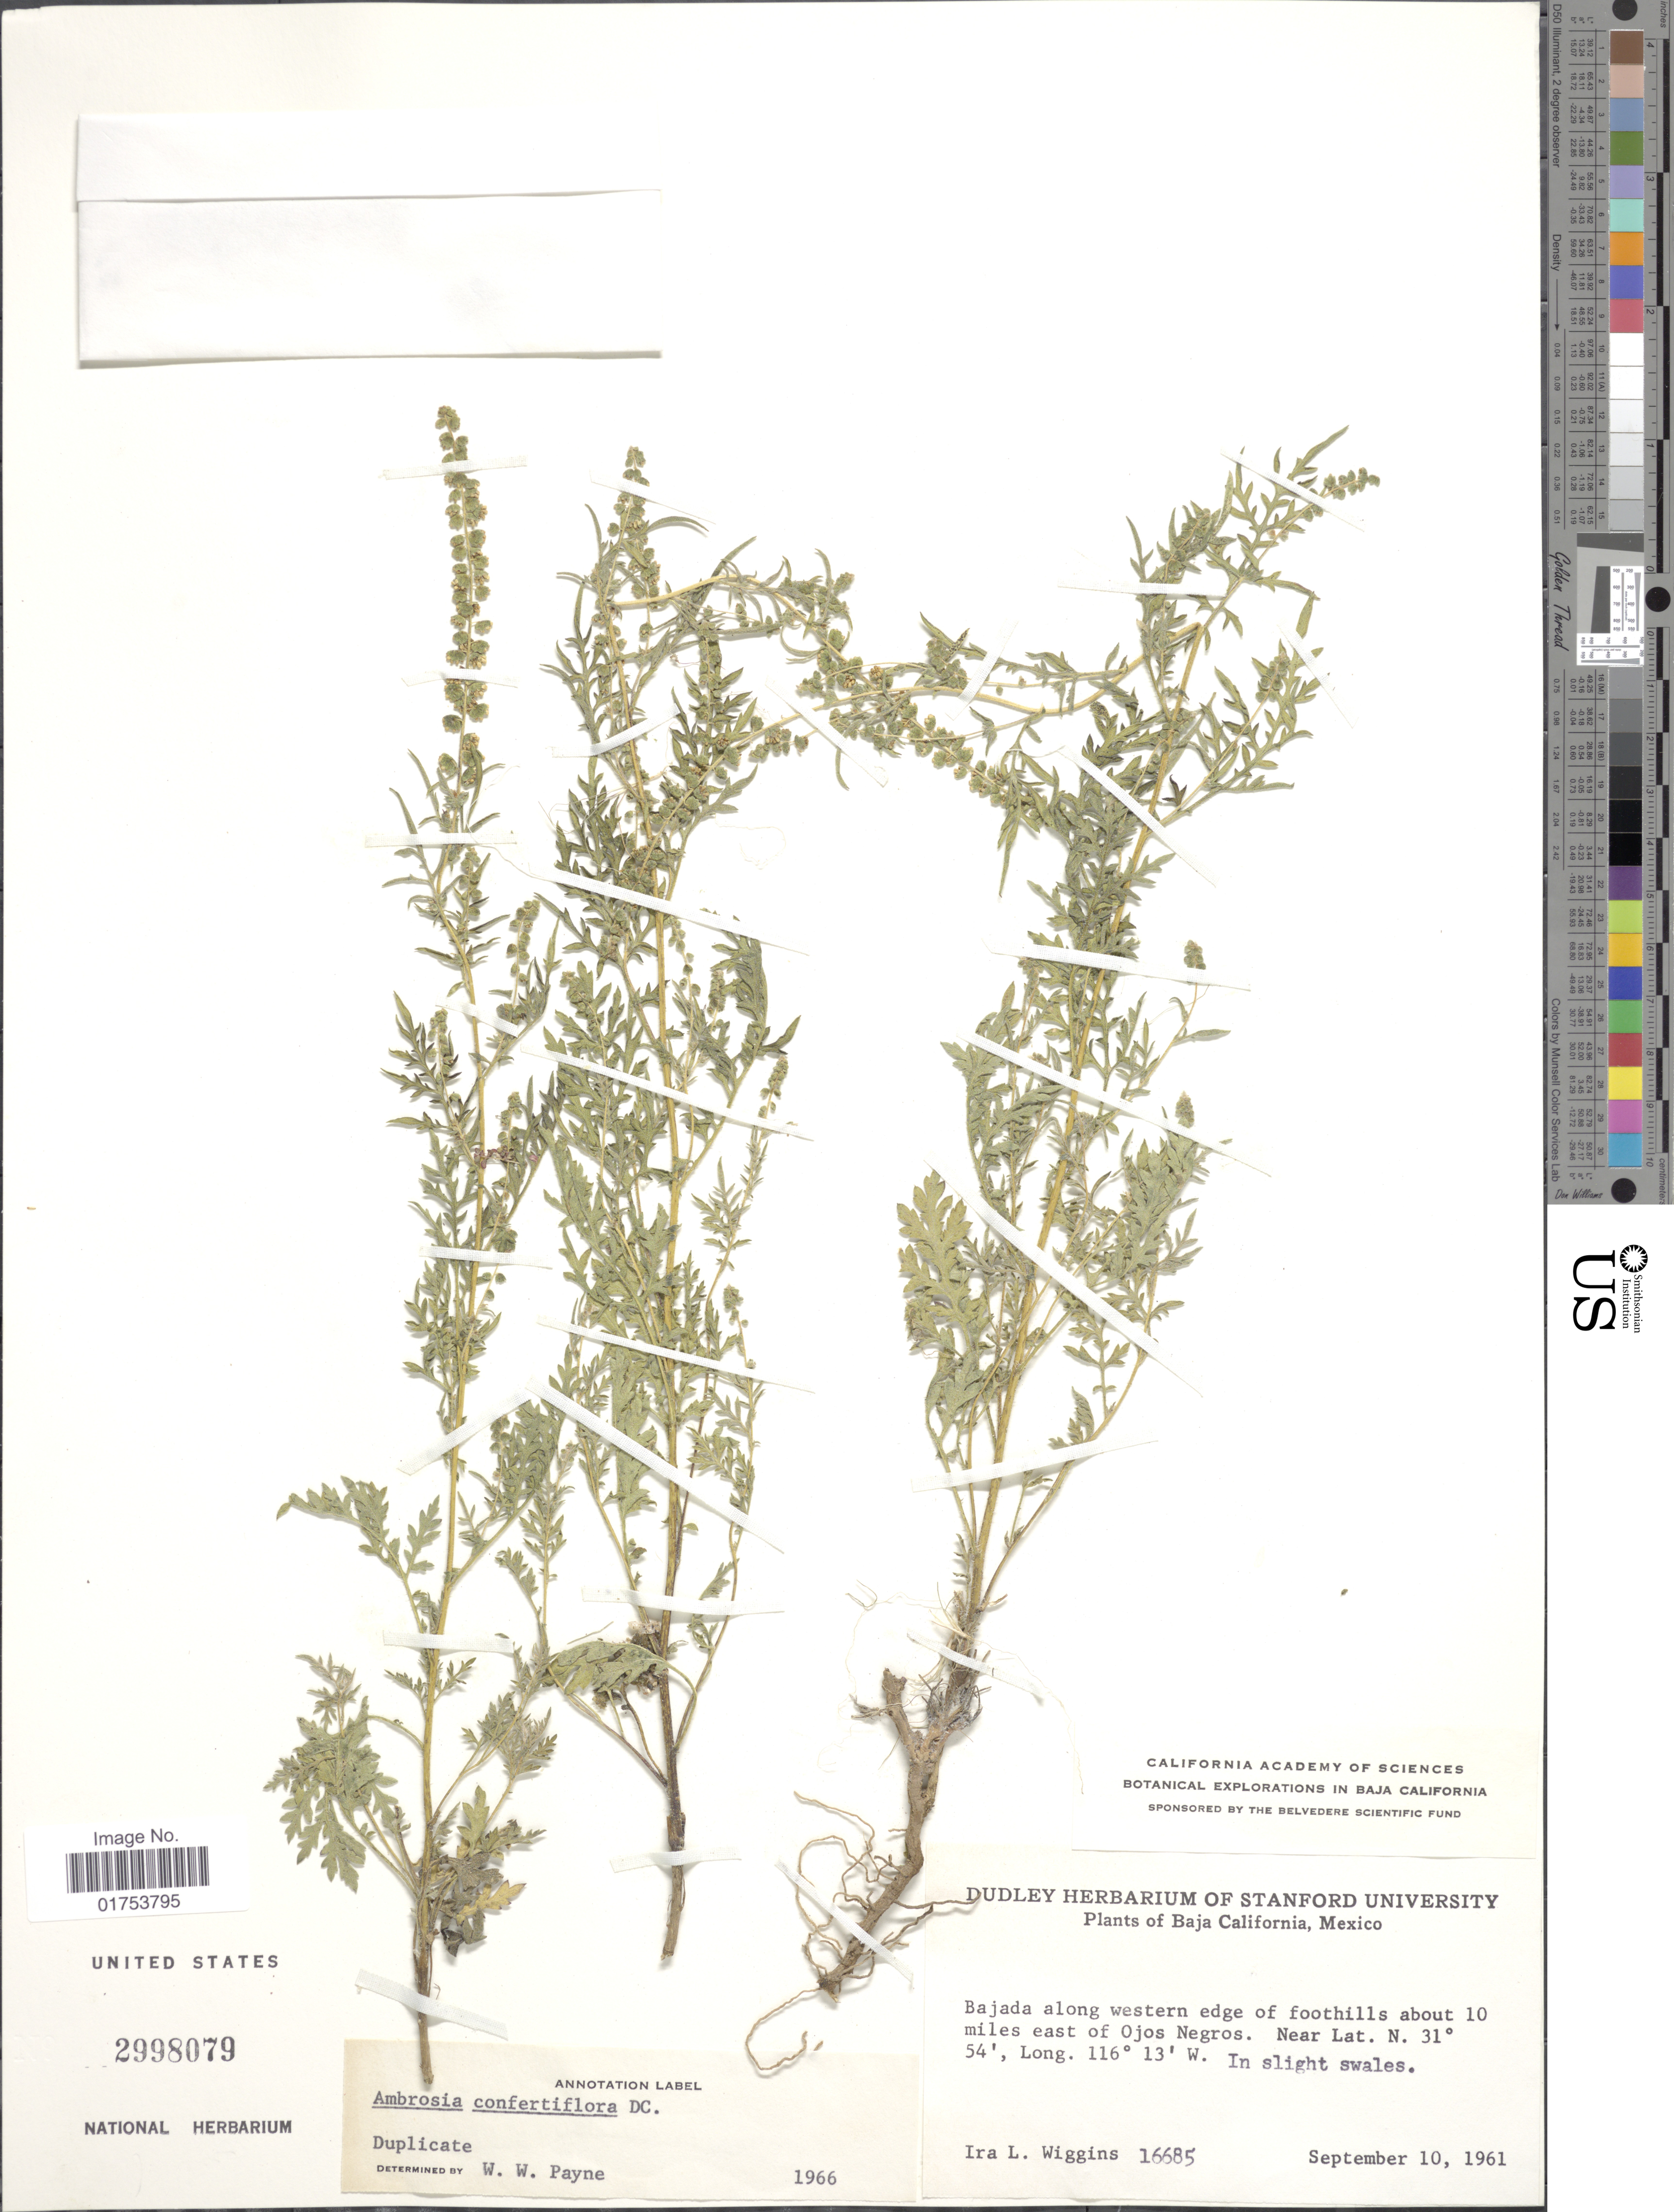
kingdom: Plantae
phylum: Tracheophyta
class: Magnoliopsida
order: Asterales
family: Asteraceae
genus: Ambrosia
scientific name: Ambrosia confertiflora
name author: DC.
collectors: I. L. Wiggins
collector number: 16685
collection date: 1961-09-10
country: Mexico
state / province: Baja California Norte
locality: Bajada along western edge of foothills about 10 miles east of Ojos Negros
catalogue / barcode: US 2998079